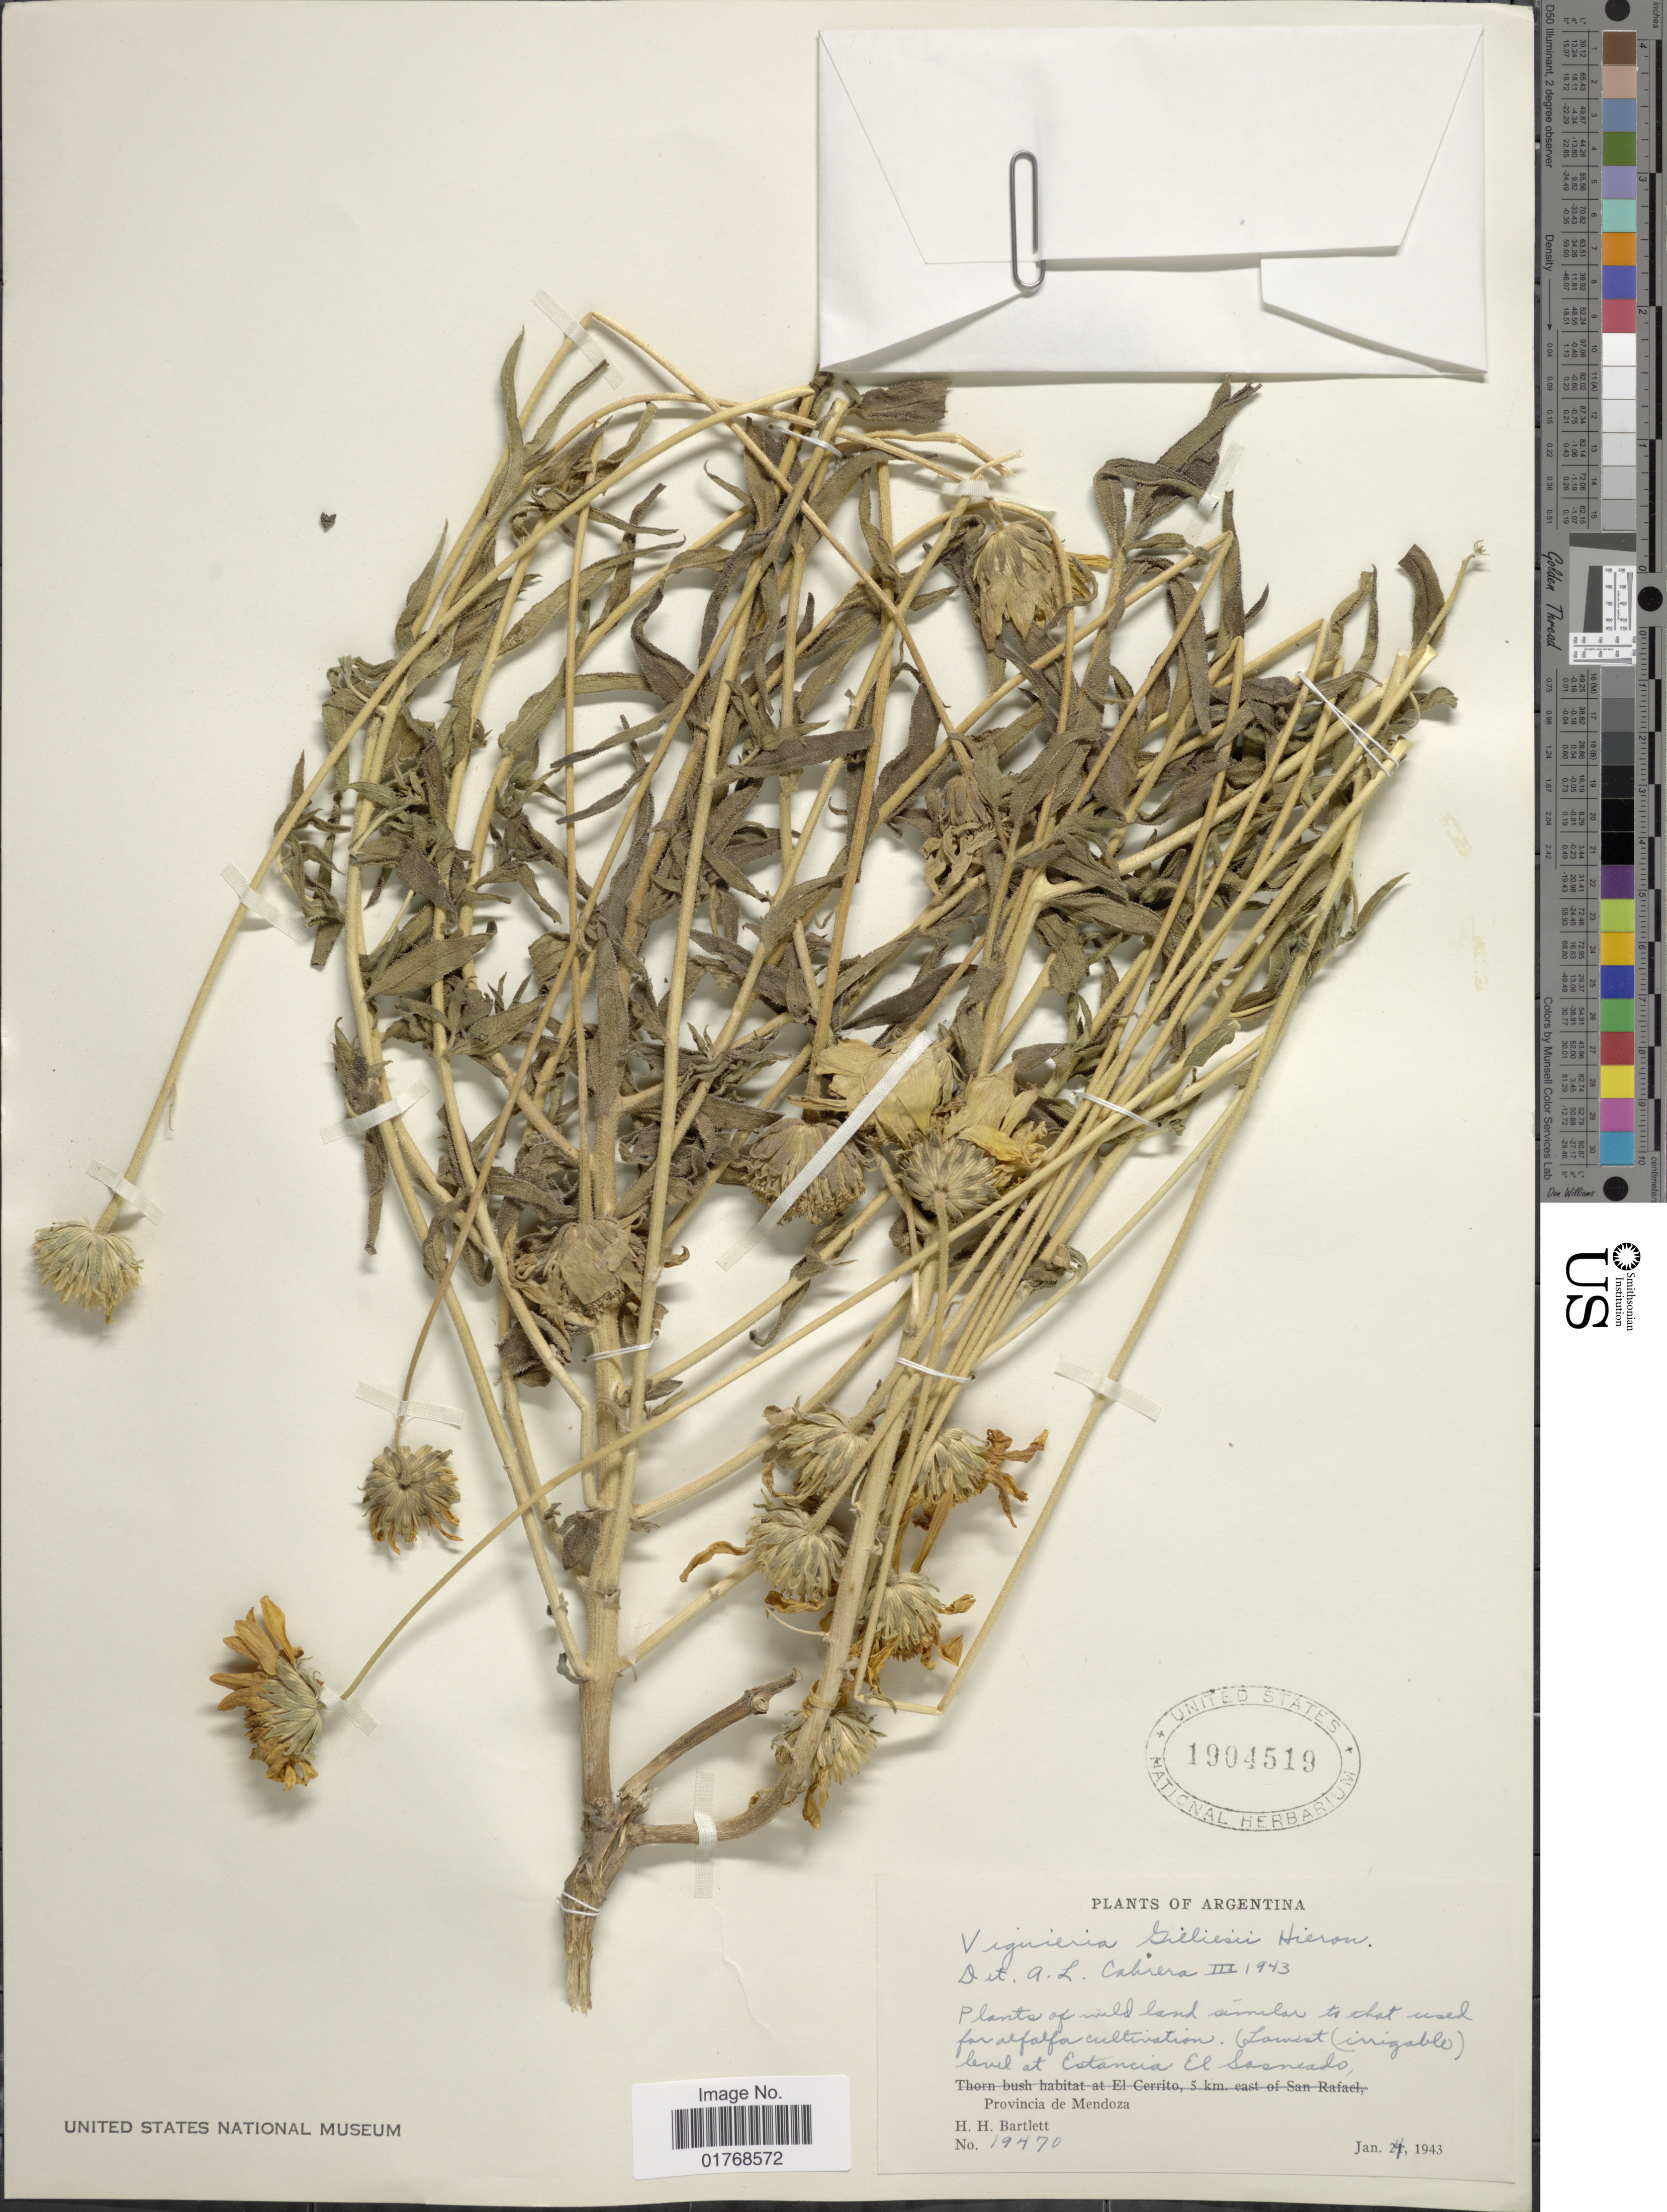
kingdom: Plantae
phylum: Tracheophyta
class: Magnoliopsida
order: Asterales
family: Asteraceae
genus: Viguiera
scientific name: Viguiera gilliesii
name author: (Hook. & Arn.) Hieron.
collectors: H. H. Bartlett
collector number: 19470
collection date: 1943-01-24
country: Argentina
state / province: Mendoza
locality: Argentina. Estancia El Sasnesdo.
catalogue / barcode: US 1904519